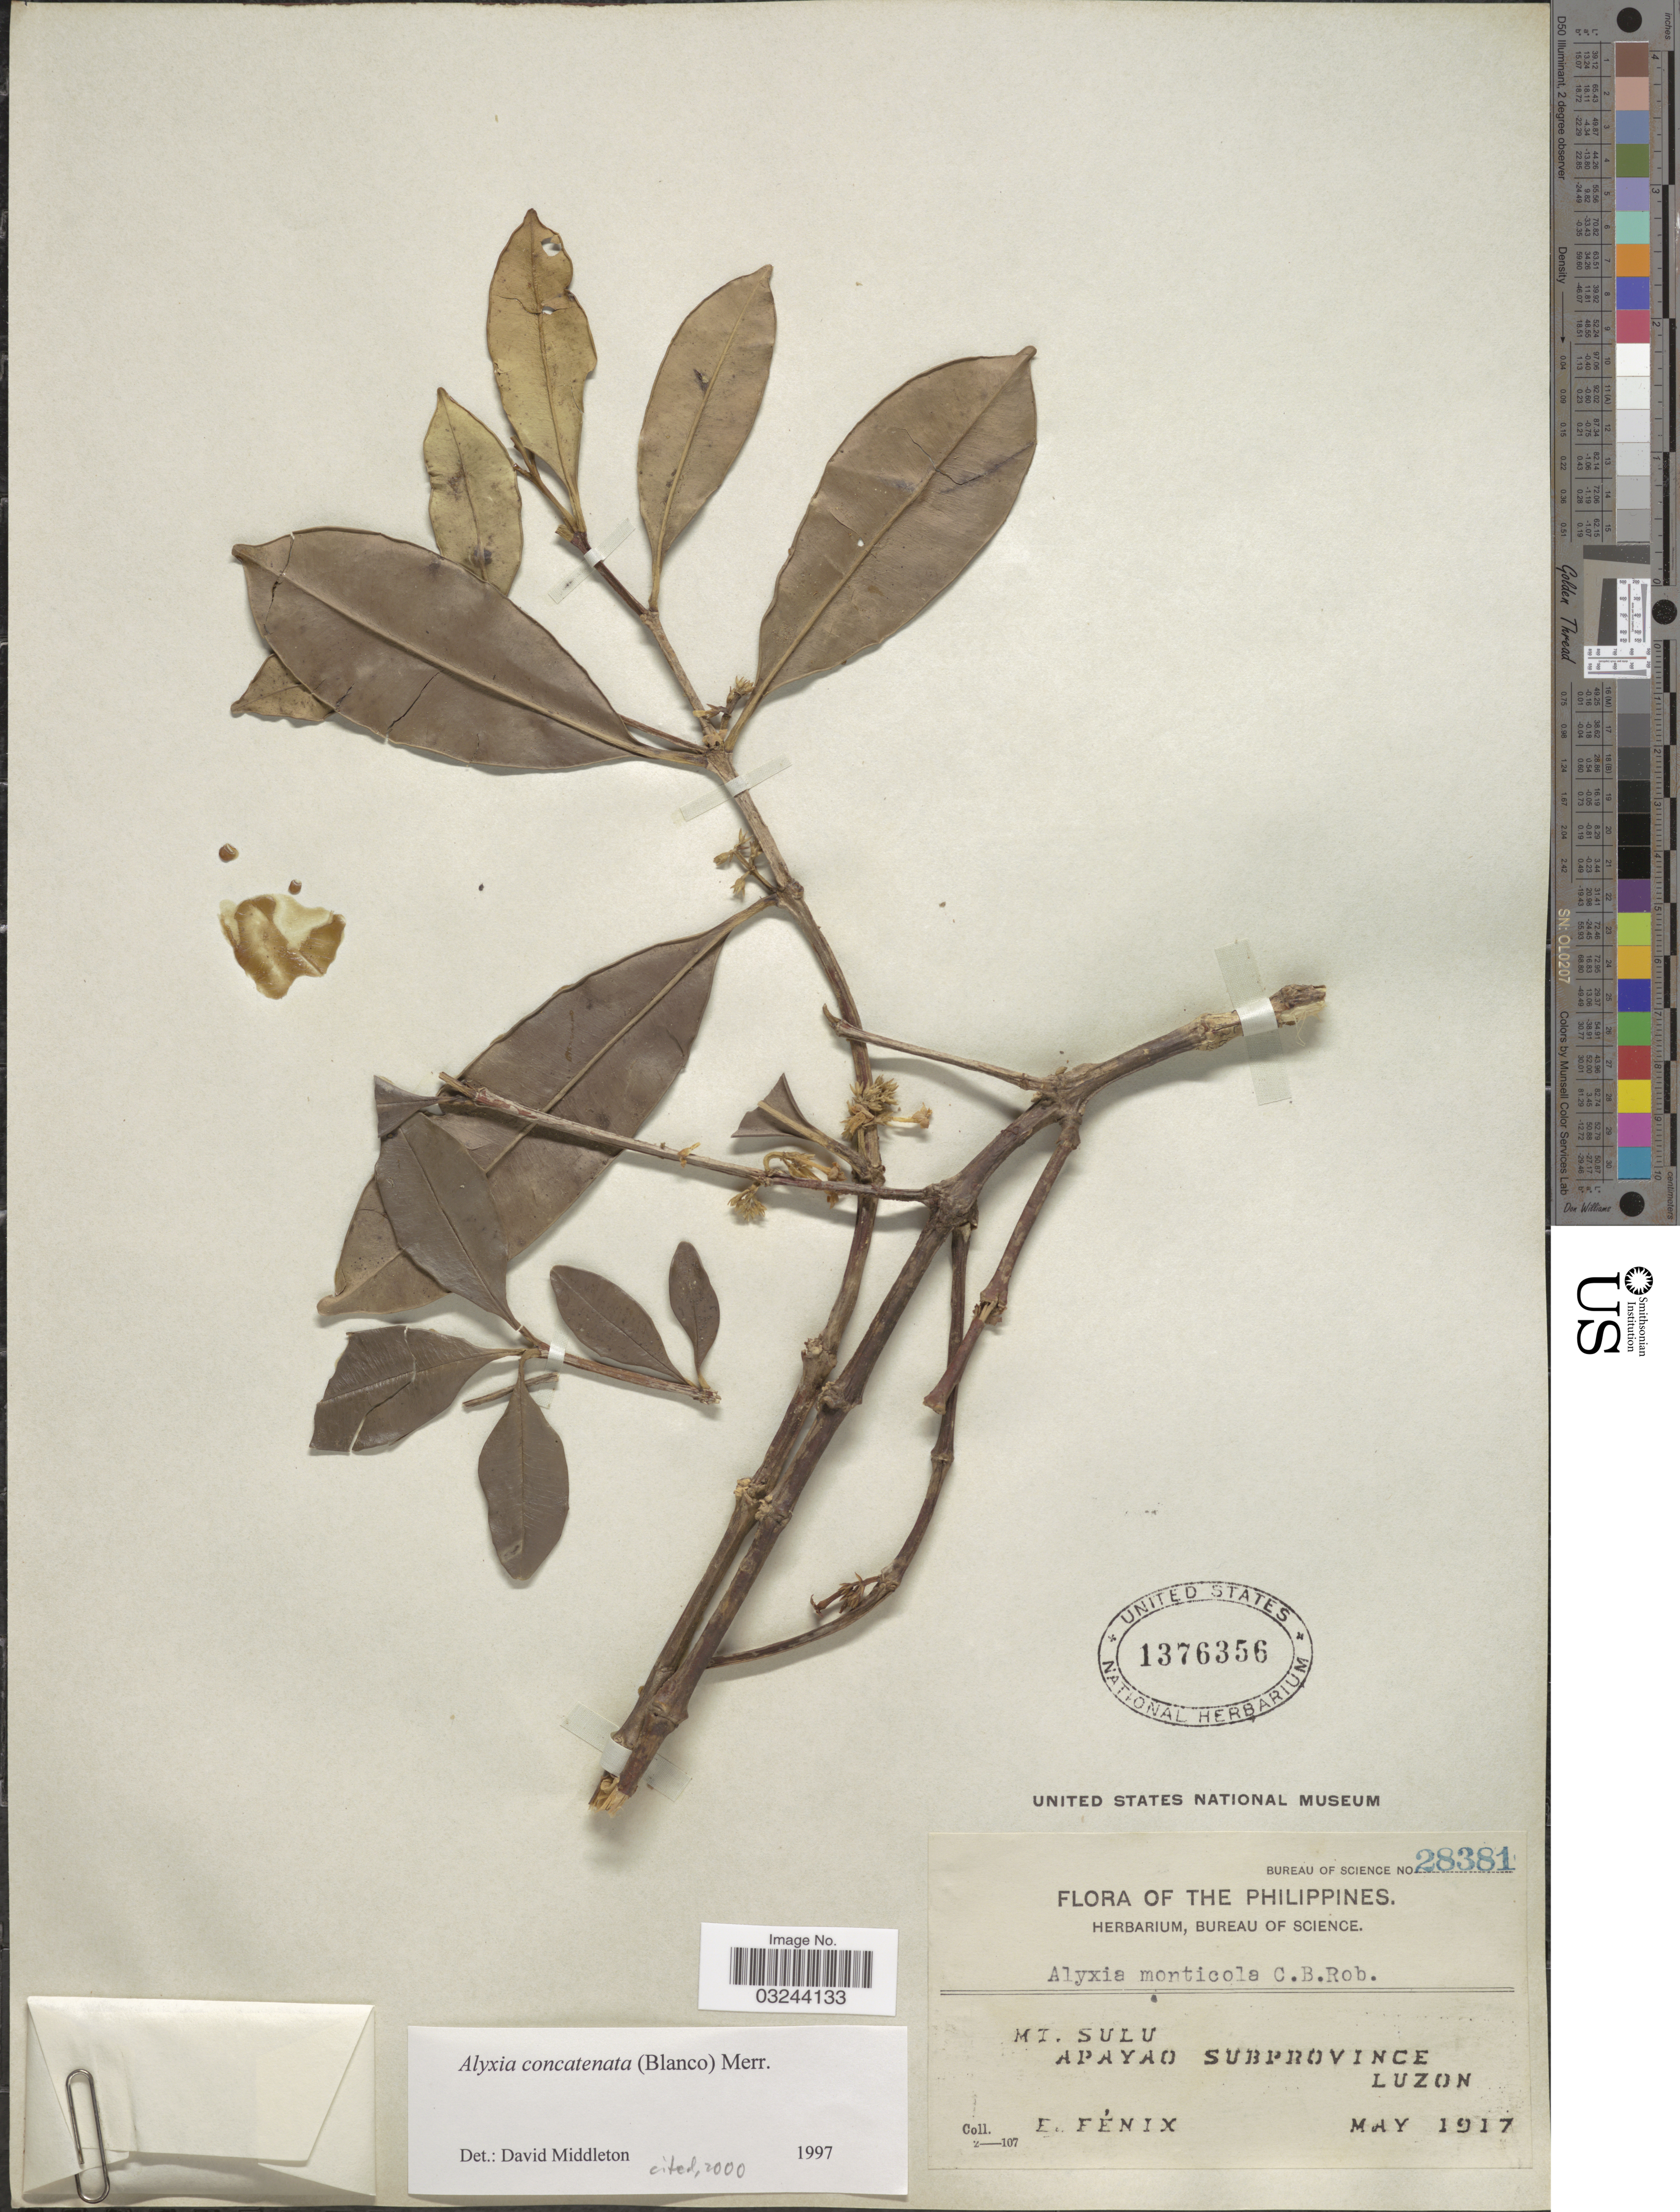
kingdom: Plantae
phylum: Tracheophyta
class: Magnoliopsida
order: Gentianales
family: Apocynaceae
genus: Alyxia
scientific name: Alyxia concatenata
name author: (Blanco) Merr.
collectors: E. Fénix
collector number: Bureau of Science 28381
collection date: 1917-05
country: Philippines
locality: Mt. Sulu, Apayao Subprovince, Luzon.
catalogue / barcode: US 1376356